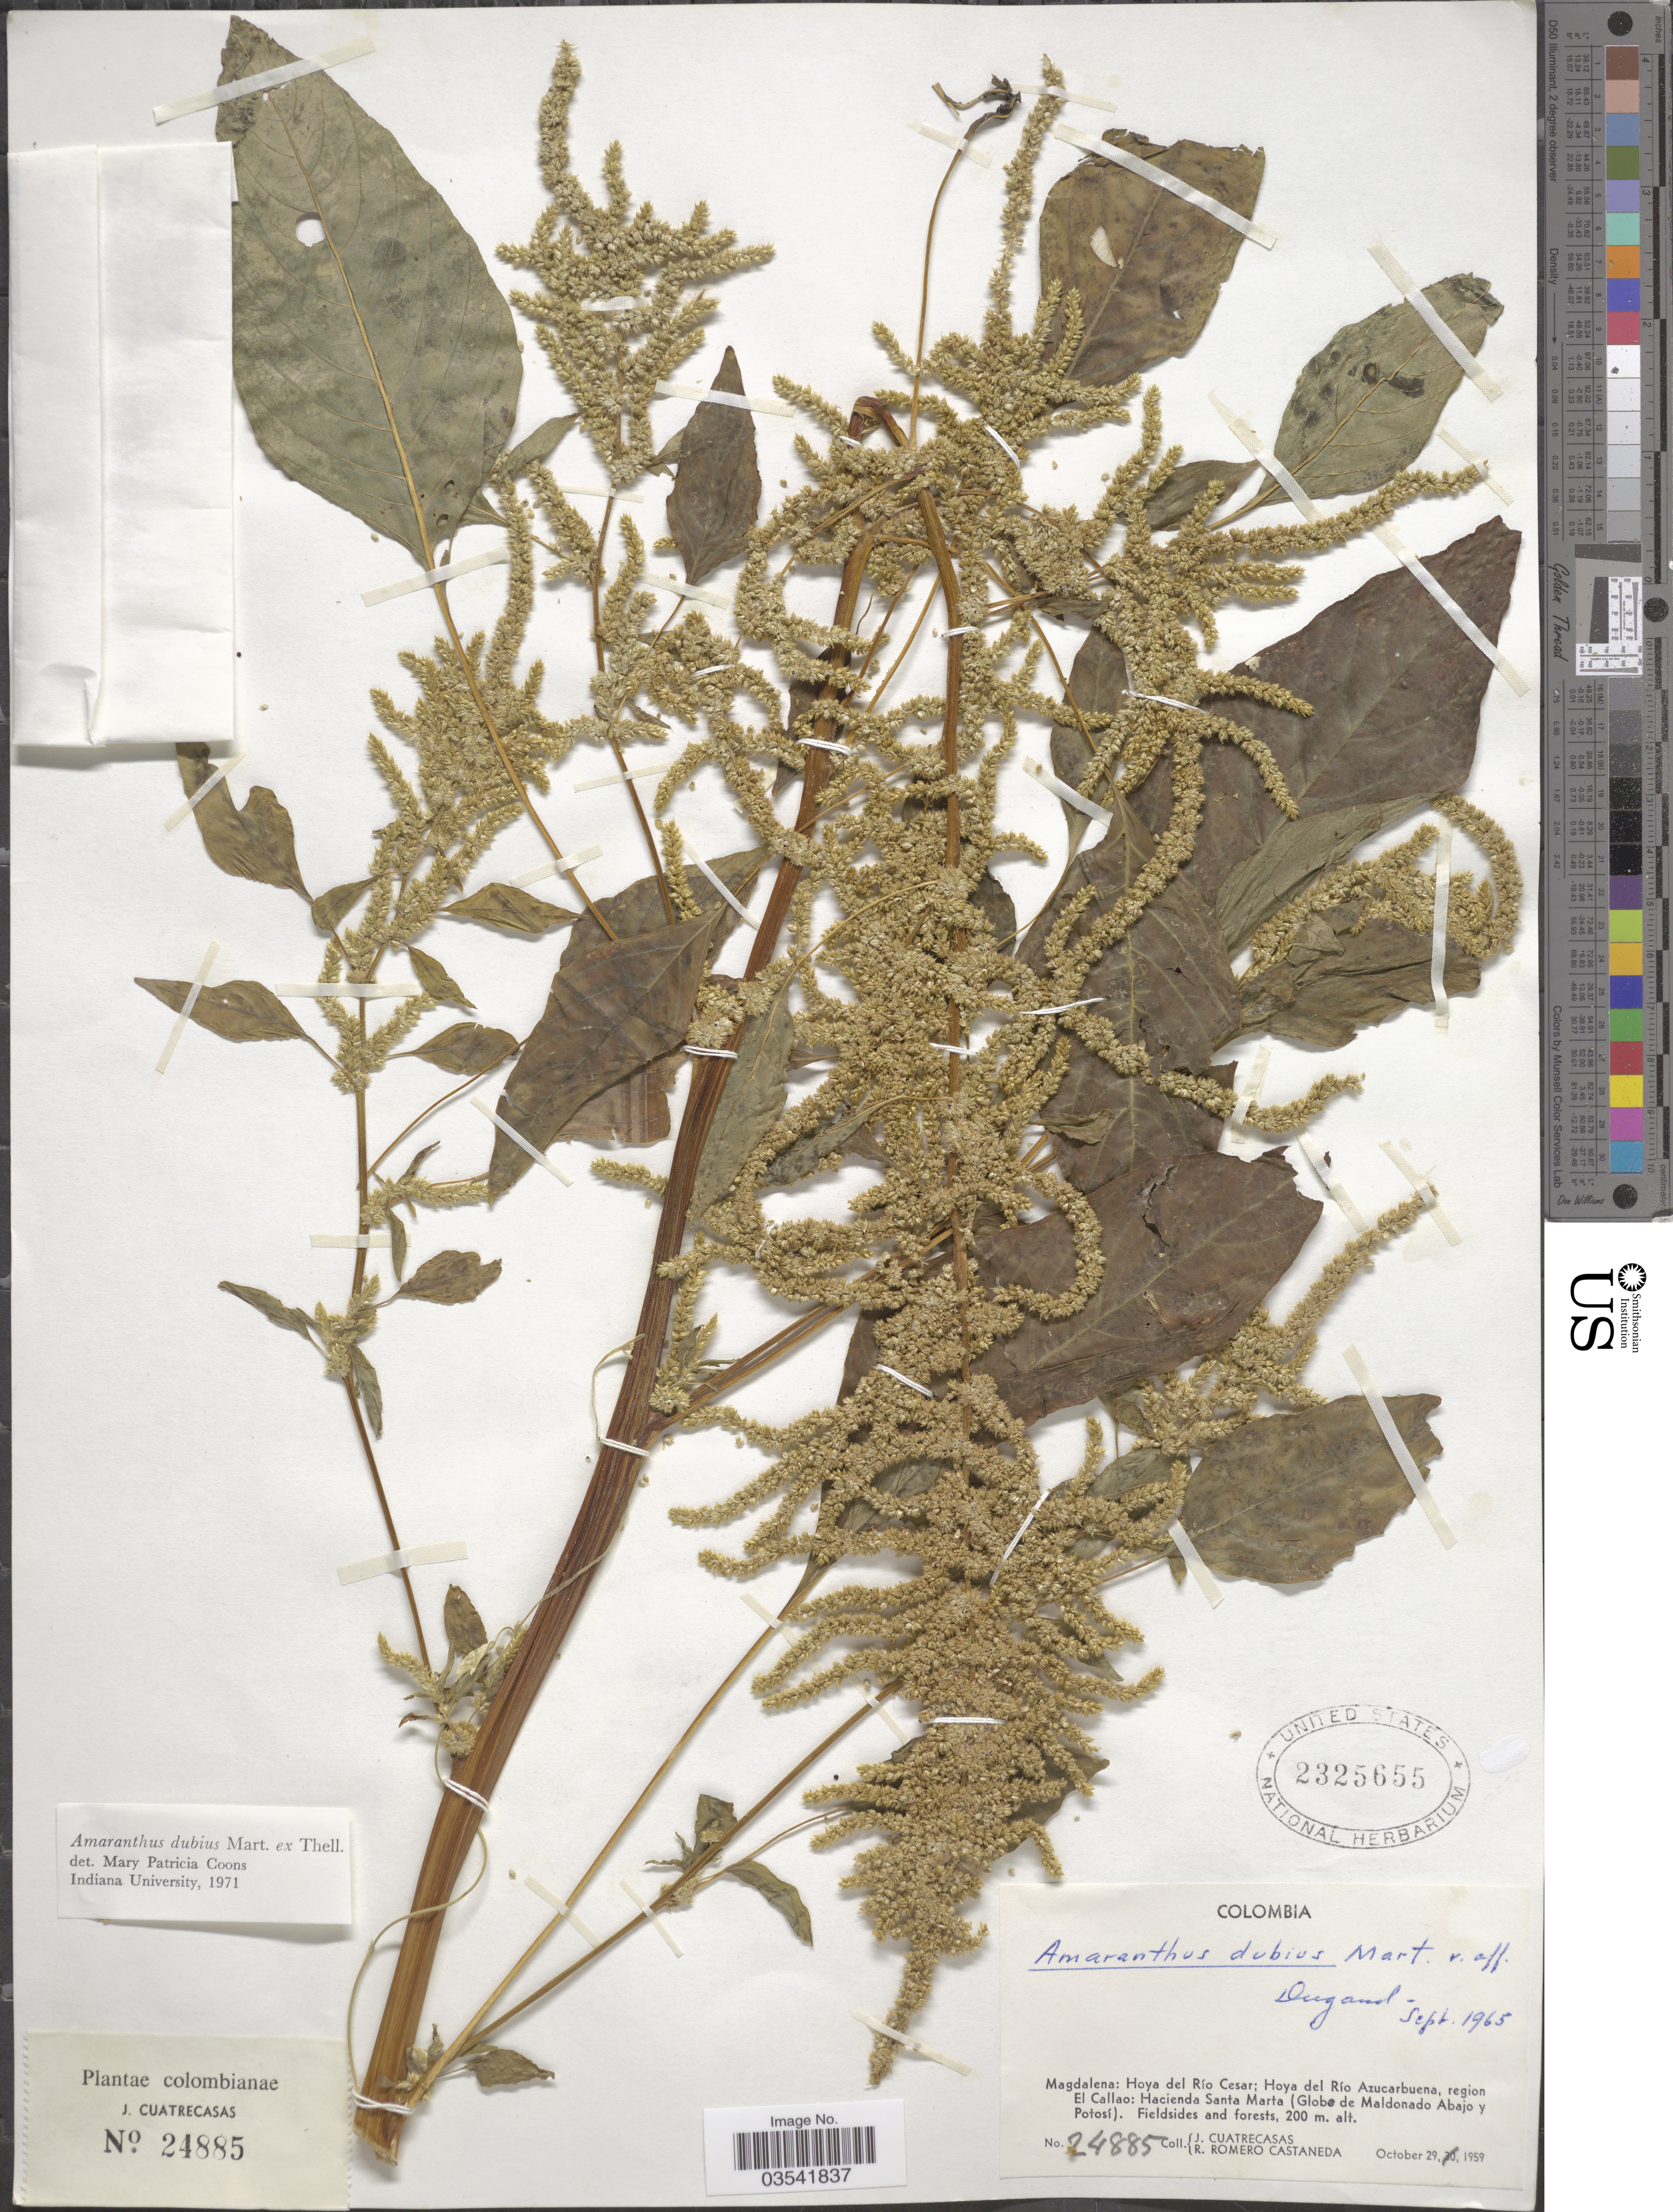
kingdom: Plantae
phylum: Tracheophyta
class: Magnoliopsida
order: Caryophyllales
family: Amaranthaceae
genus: Amaranthus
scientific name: Amaranthus dubius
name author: Mart. ex Thell.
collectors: J. Cuatrecasas & R. Romero Castañeda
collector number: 24885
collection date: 1959-10-29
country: Colombia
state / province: Magdalena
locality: Hoya del Río Cesar; Hoya del Río Azucarbuena, region El Callao: Hacienda Santa Marta (Globo de Maldonado Abajo y Potosí).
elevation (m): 200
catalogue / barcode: US 2325655